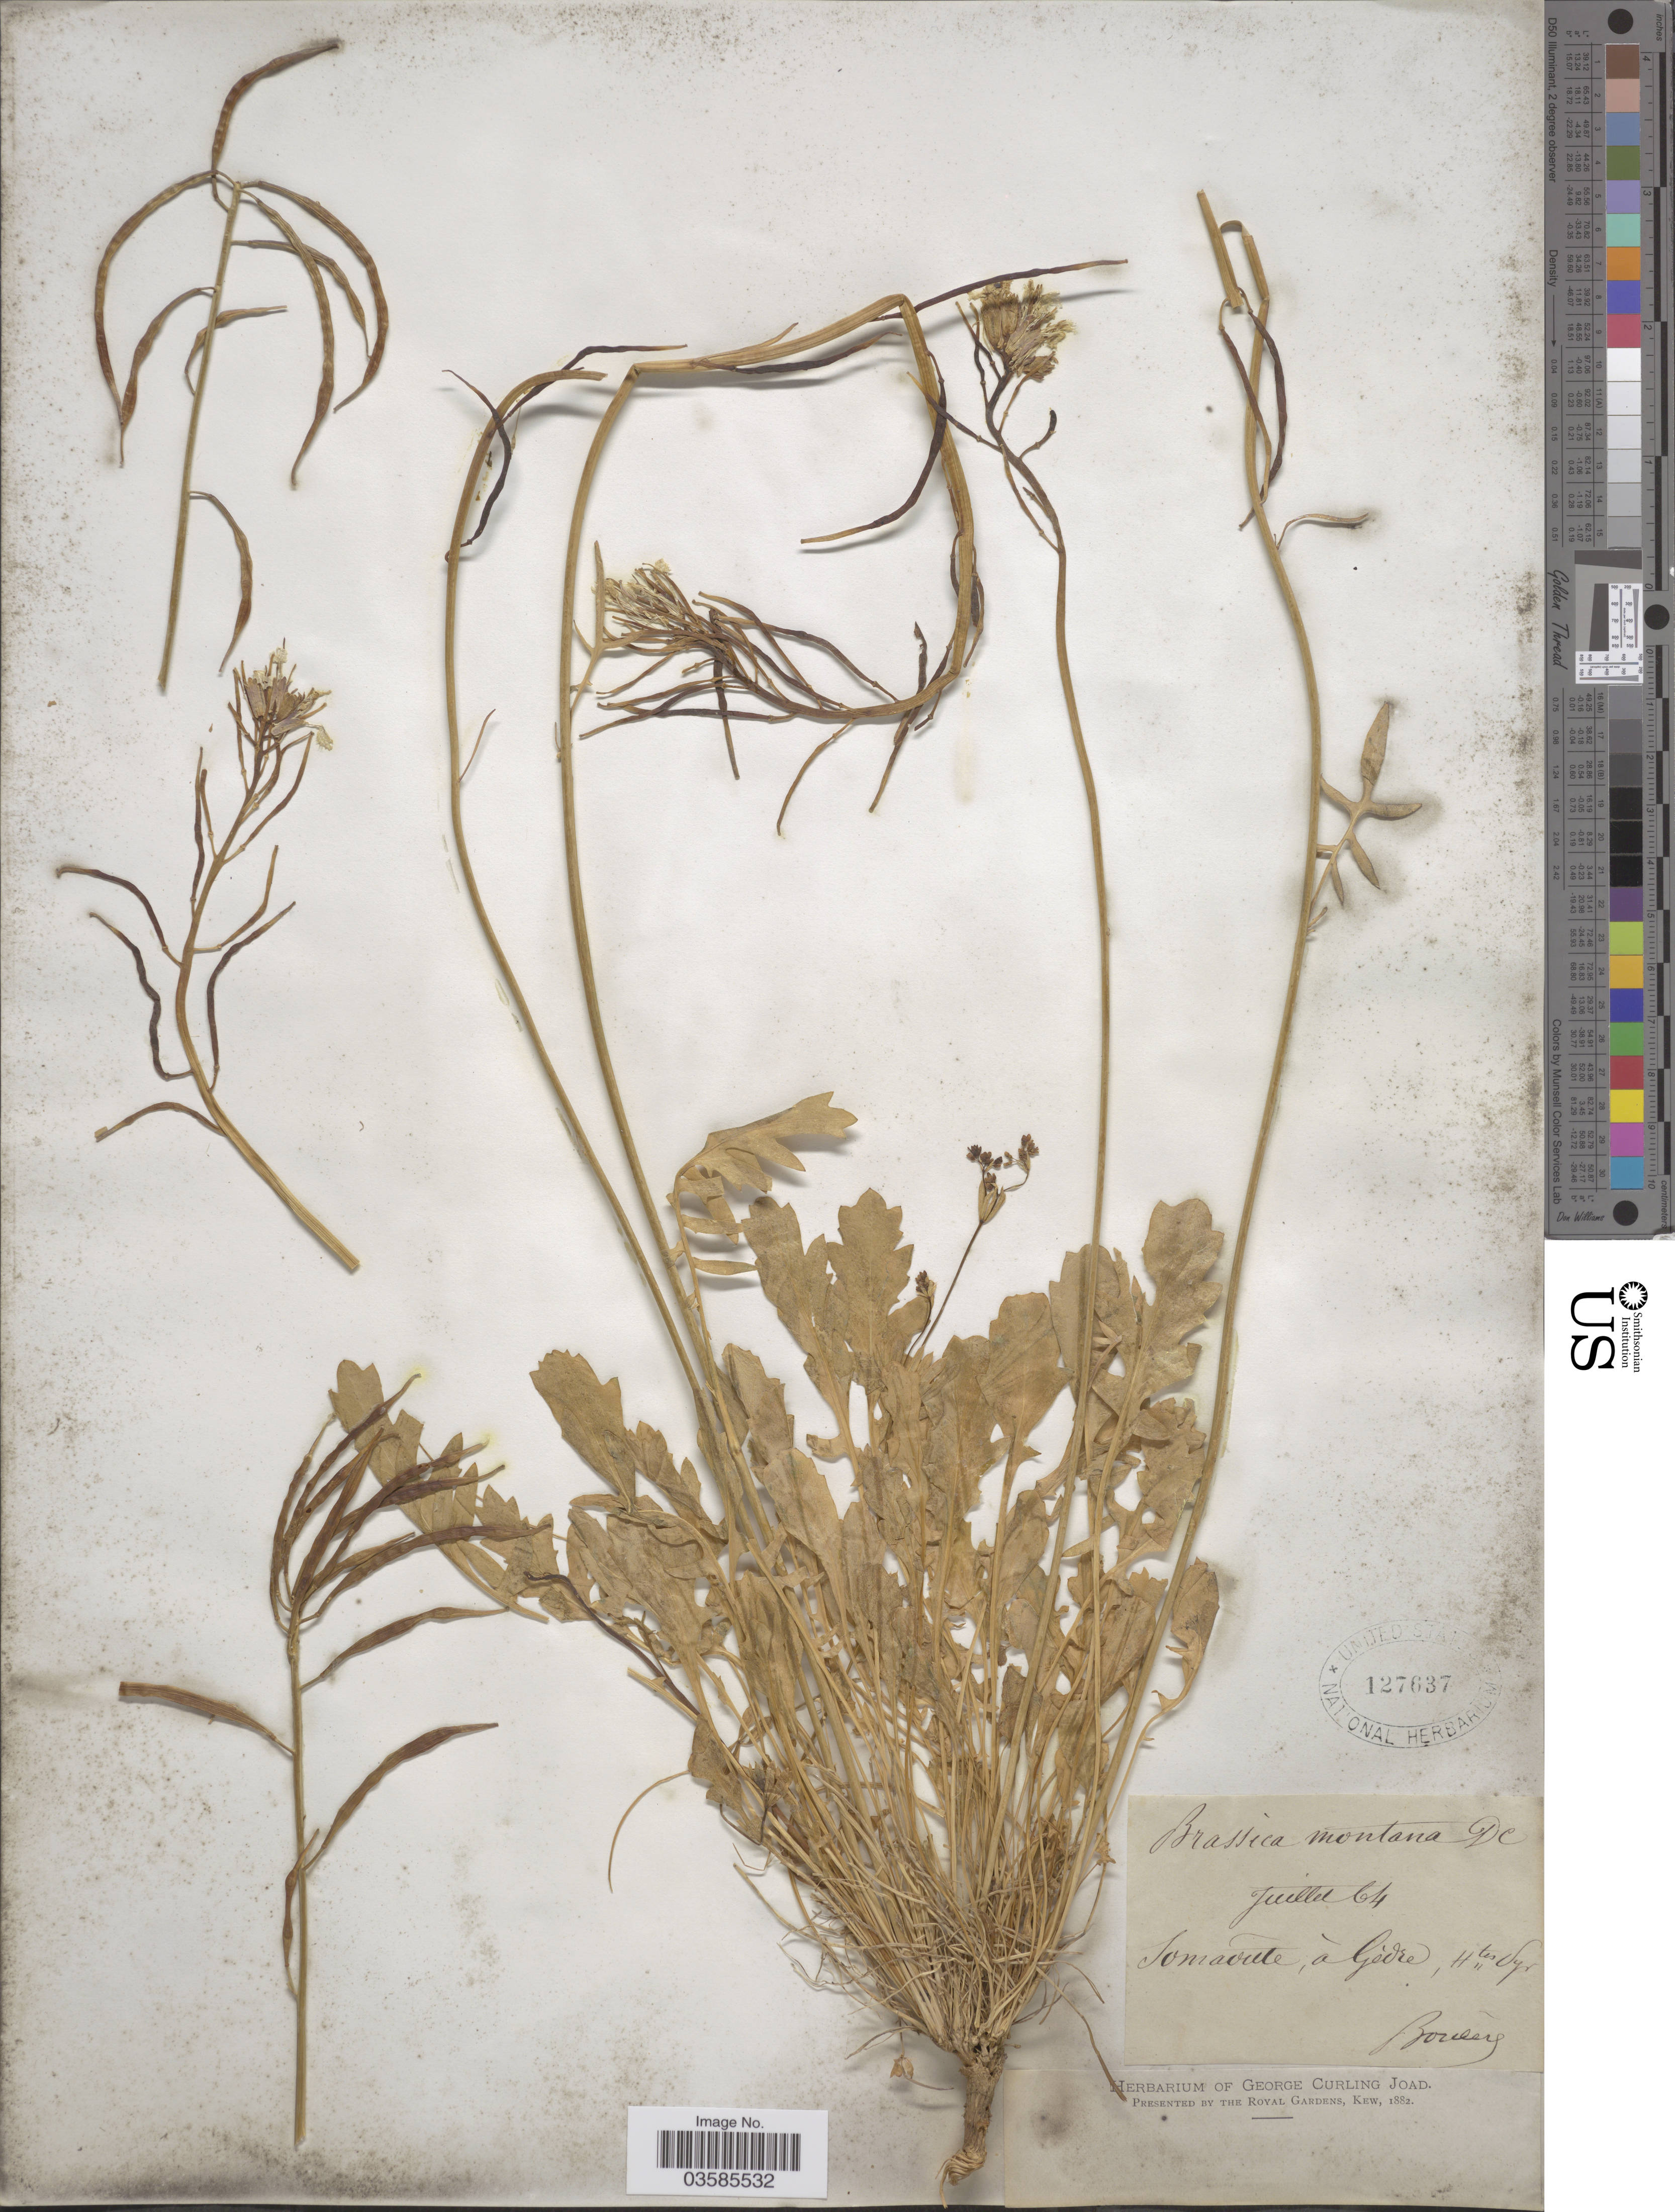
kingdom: Plantae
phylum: Tracheophyta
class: Magnoliopsida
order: Brassicales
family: Brassicaceae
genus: Brassica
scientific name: Brassica montana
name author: Pourr.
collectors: -. Bordere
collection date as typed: Transcribed d/m/y: /7/64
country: France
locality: Somaville [interpreted], à Gédre, Htes Pyr.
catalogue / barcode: US 127637